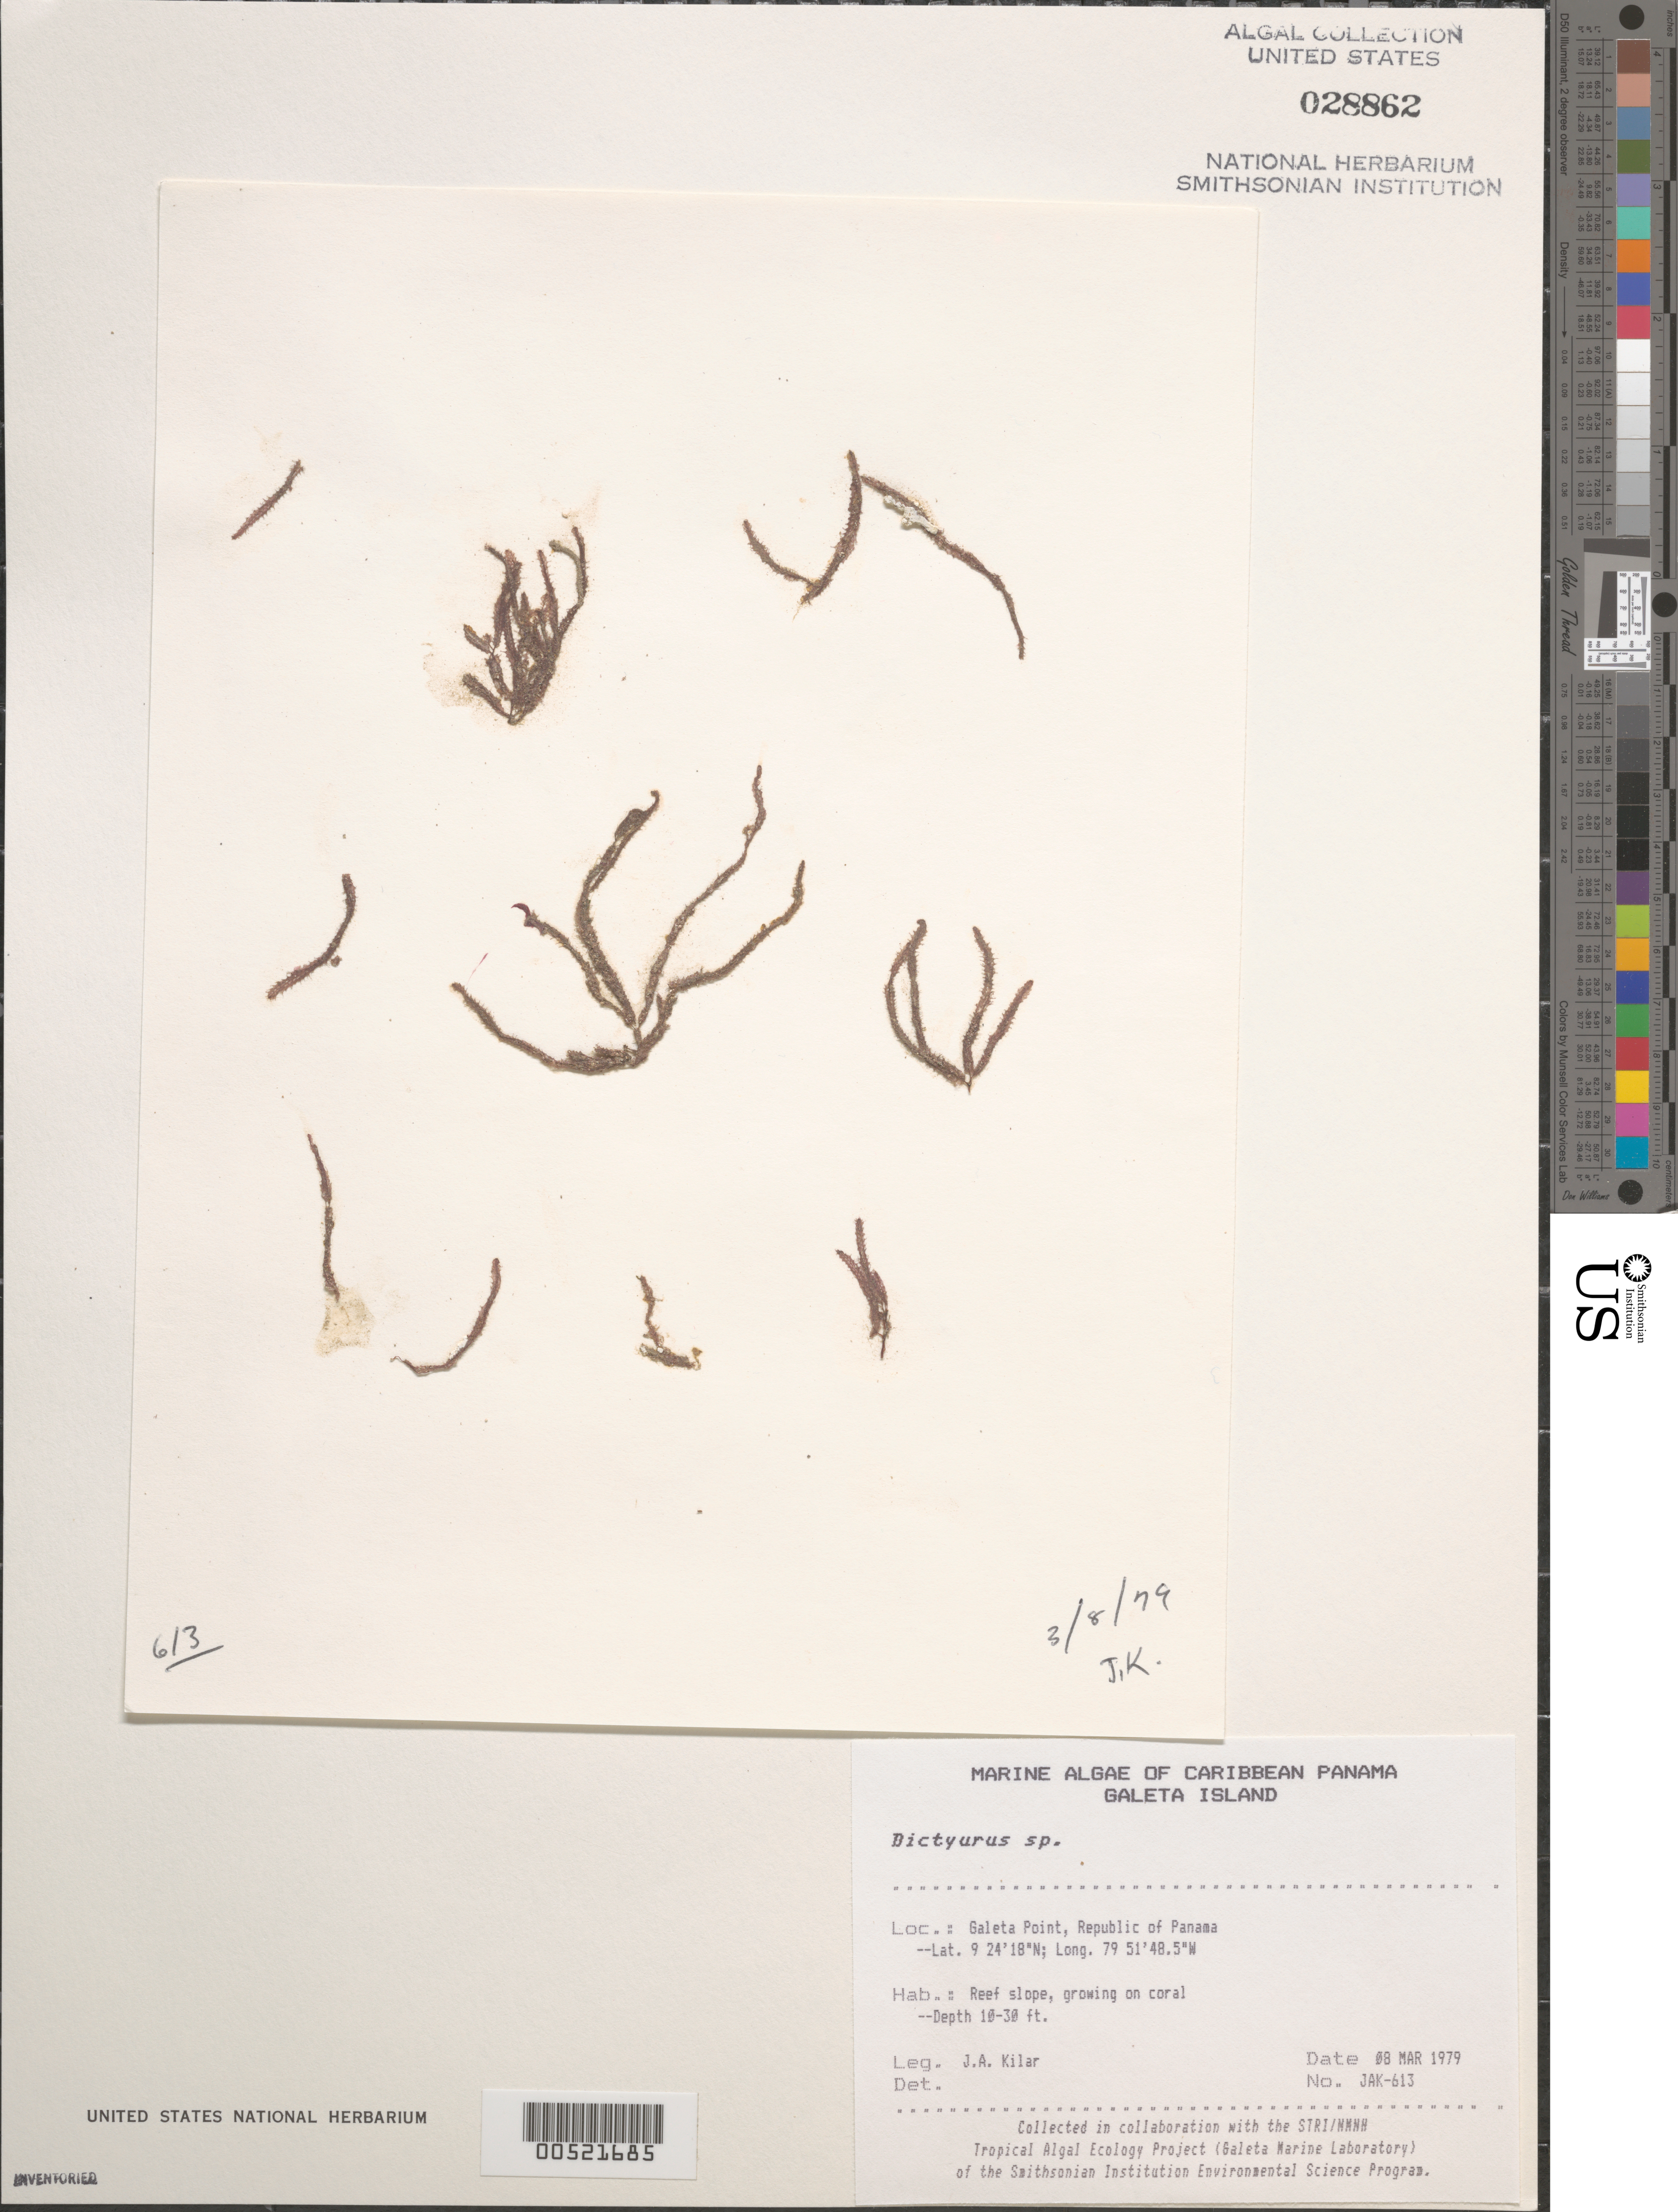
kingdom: Plantae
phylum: Rhodophyta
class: Florideophyceae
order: Ceramiales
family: Dasyaceae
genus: Dictyurus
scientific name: Dictyurus sp.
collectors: J. A. Kilar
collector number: JAK-613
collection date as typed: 08 Mar 1979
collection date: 1979-03-08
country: Panama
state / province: Colón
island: Galeta Island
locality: Galeta Point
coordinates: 9 24' 18" N, 79 51' 48.5" W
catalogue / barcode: US 28862